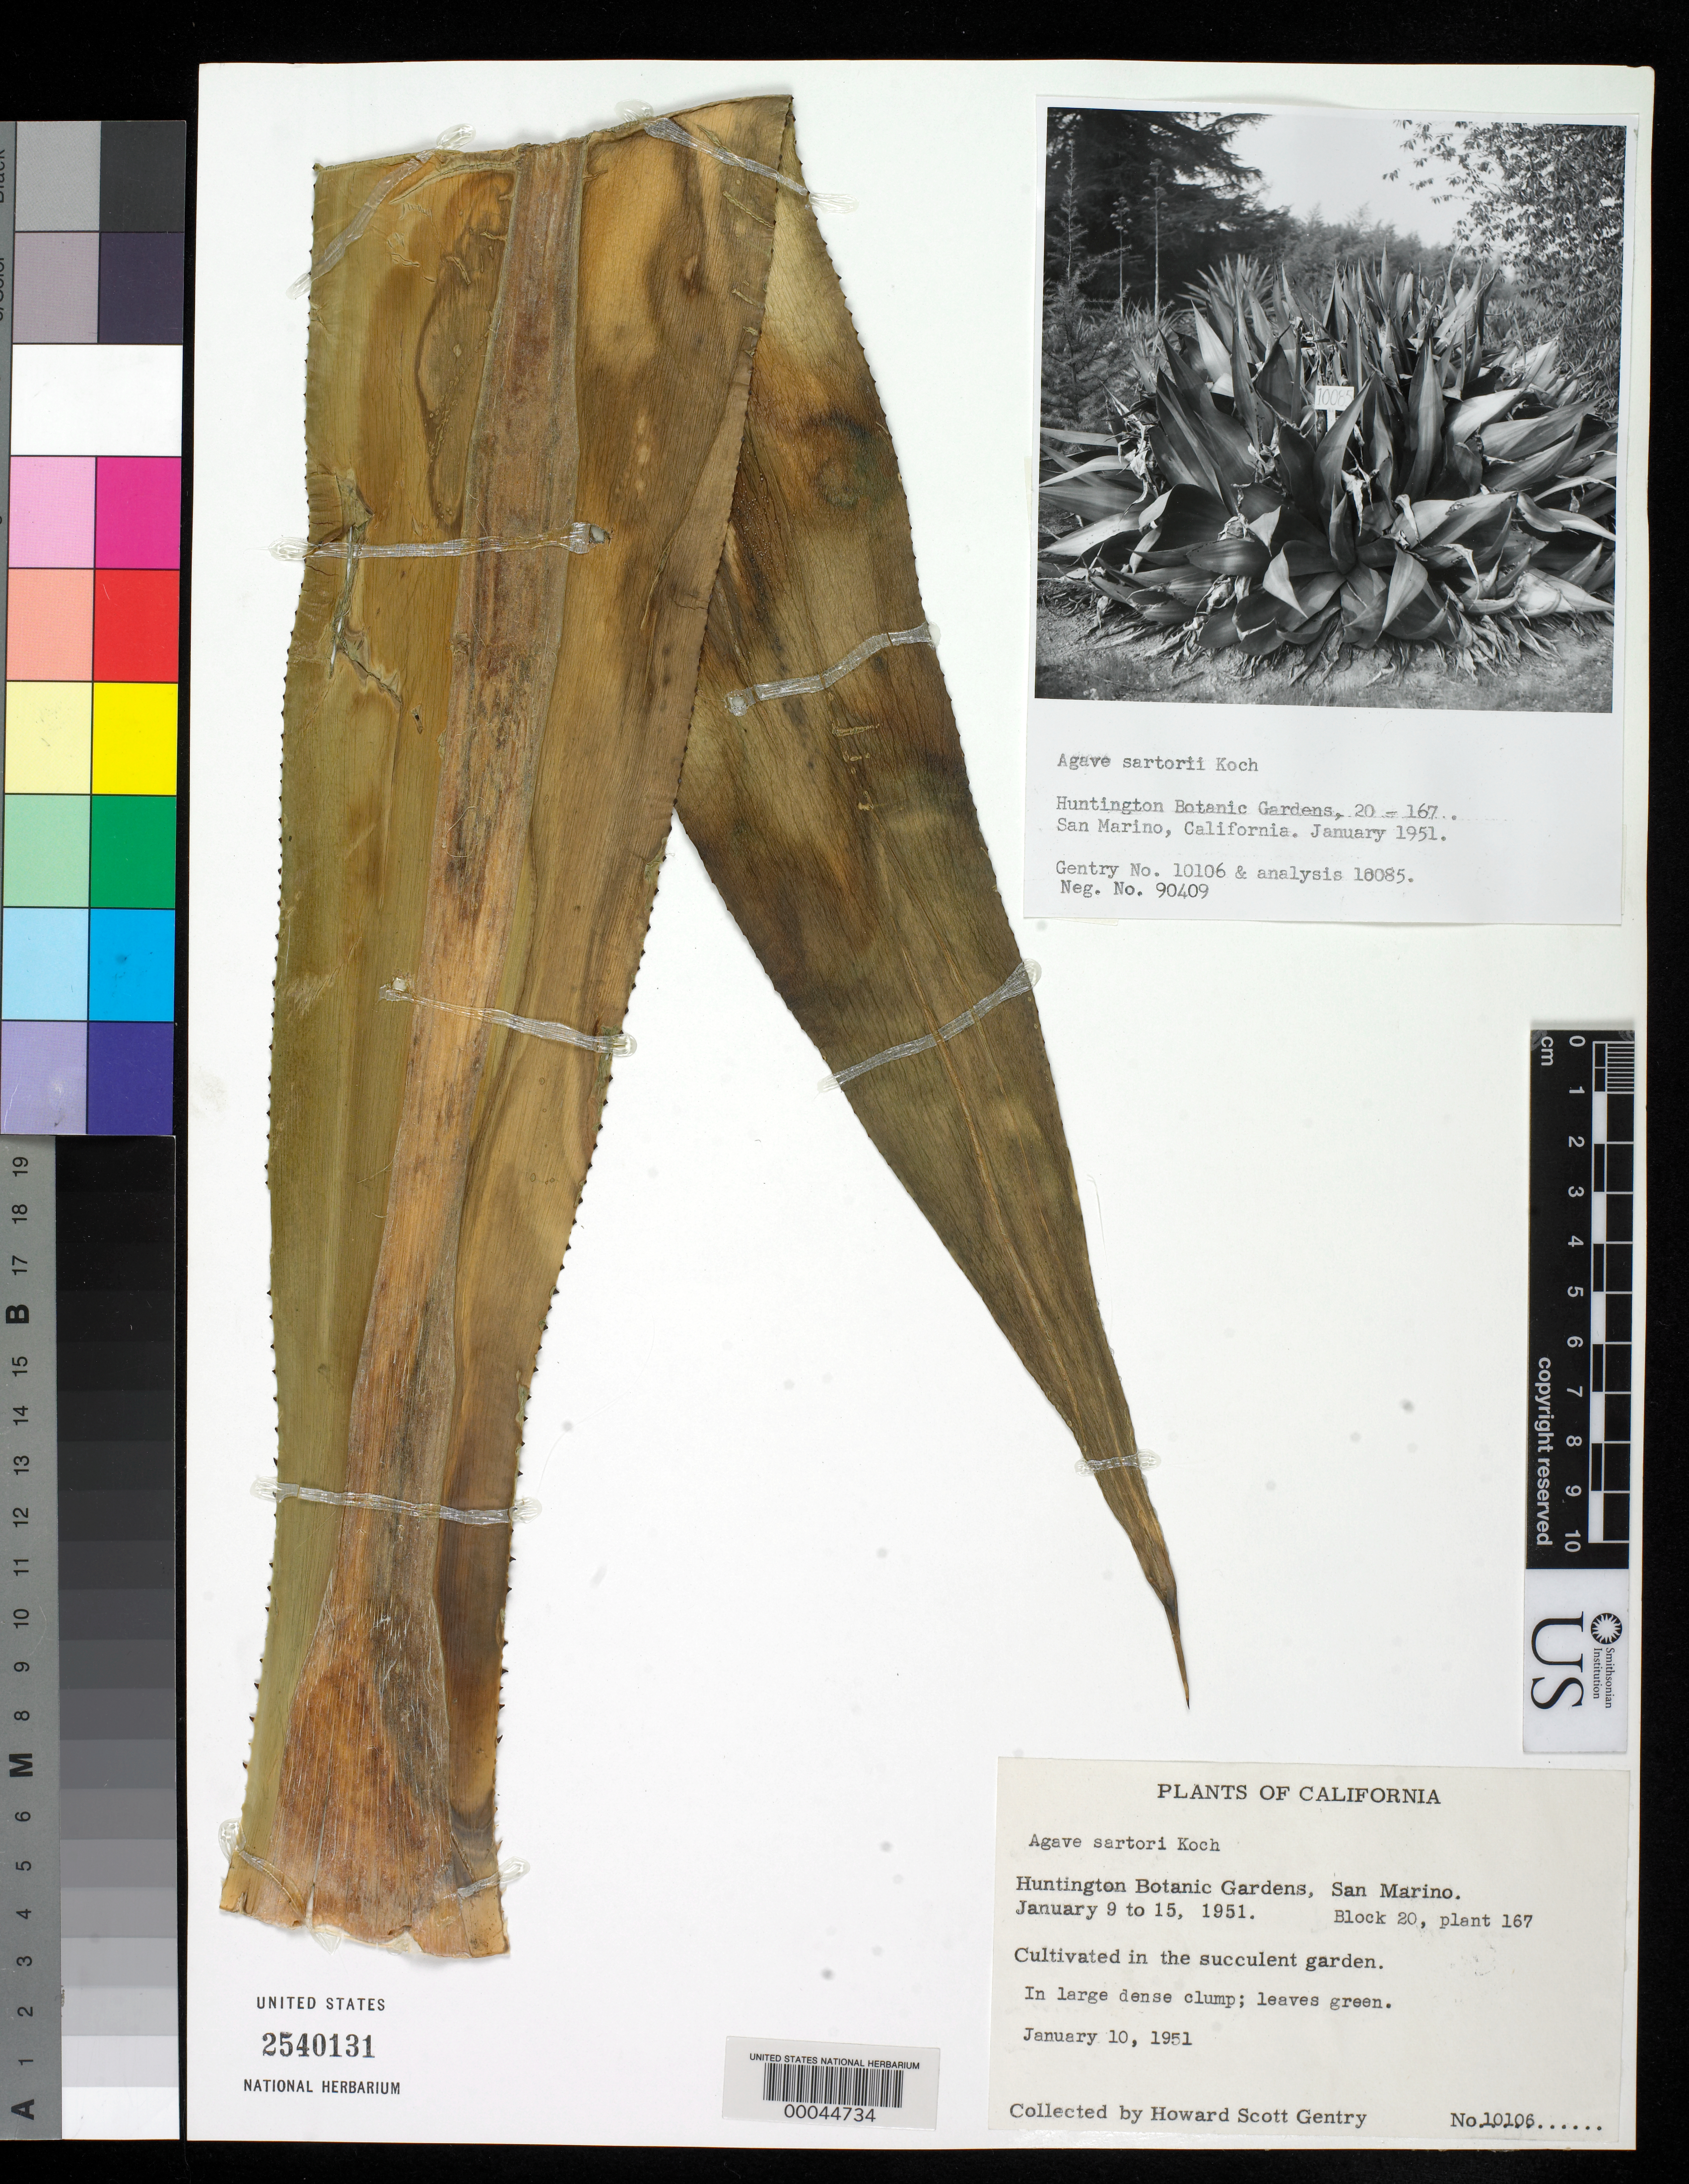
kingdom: Plantae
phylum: Tracheophyta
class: Liliopsida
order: Asparagales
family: Asparagaceae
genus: Agave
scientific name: Agave sartorii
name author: K. Koch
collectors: H. S. Gentry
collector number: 10106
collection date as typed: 10 Jan 1951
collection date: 1951-01-10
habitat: Cultivated, block 20, plant 167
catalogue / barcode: US 2540131